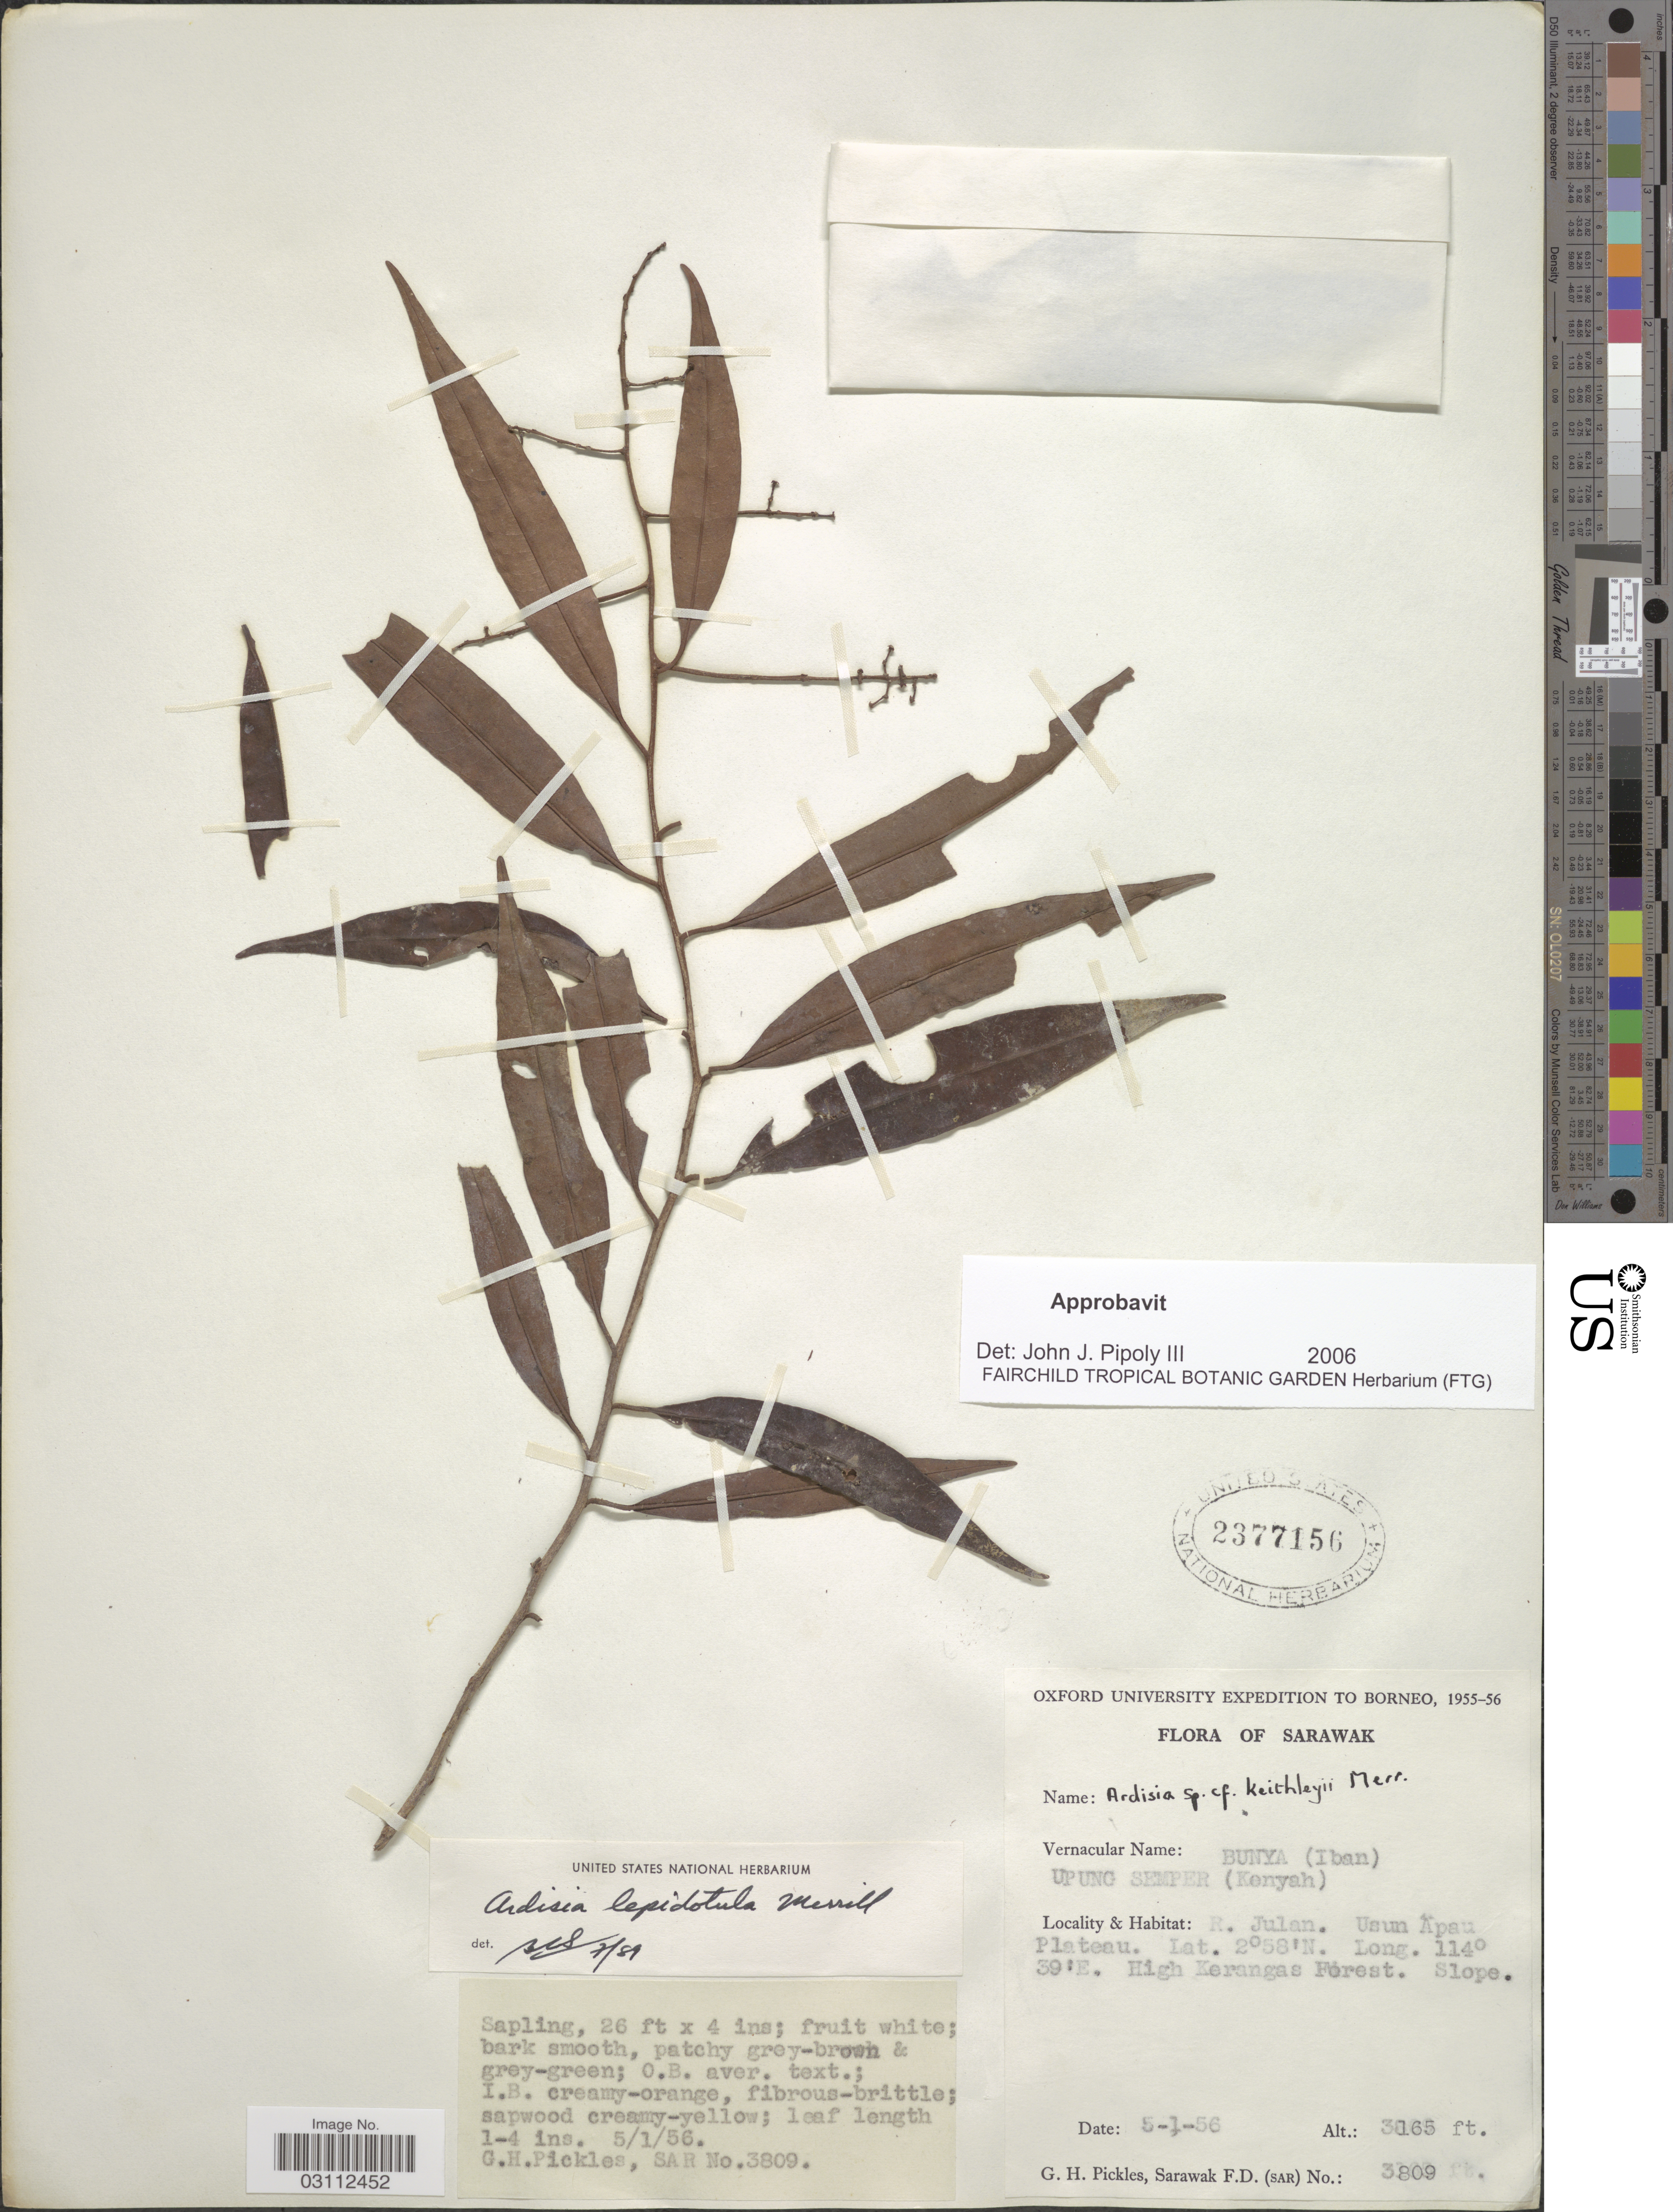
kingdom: Plantae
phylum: Tracheophyta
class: Magnoliopsida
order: Ericales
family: Primulaceae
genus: Ardisia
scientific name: Ardisia lepidotula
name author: Merr.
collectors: G. Pickles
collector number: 3809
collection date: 1956-01-05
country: Malaysia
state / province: Sarawak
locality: R. Julan. Usun Apau Plateau.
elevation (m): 965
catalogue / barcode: US 2377156